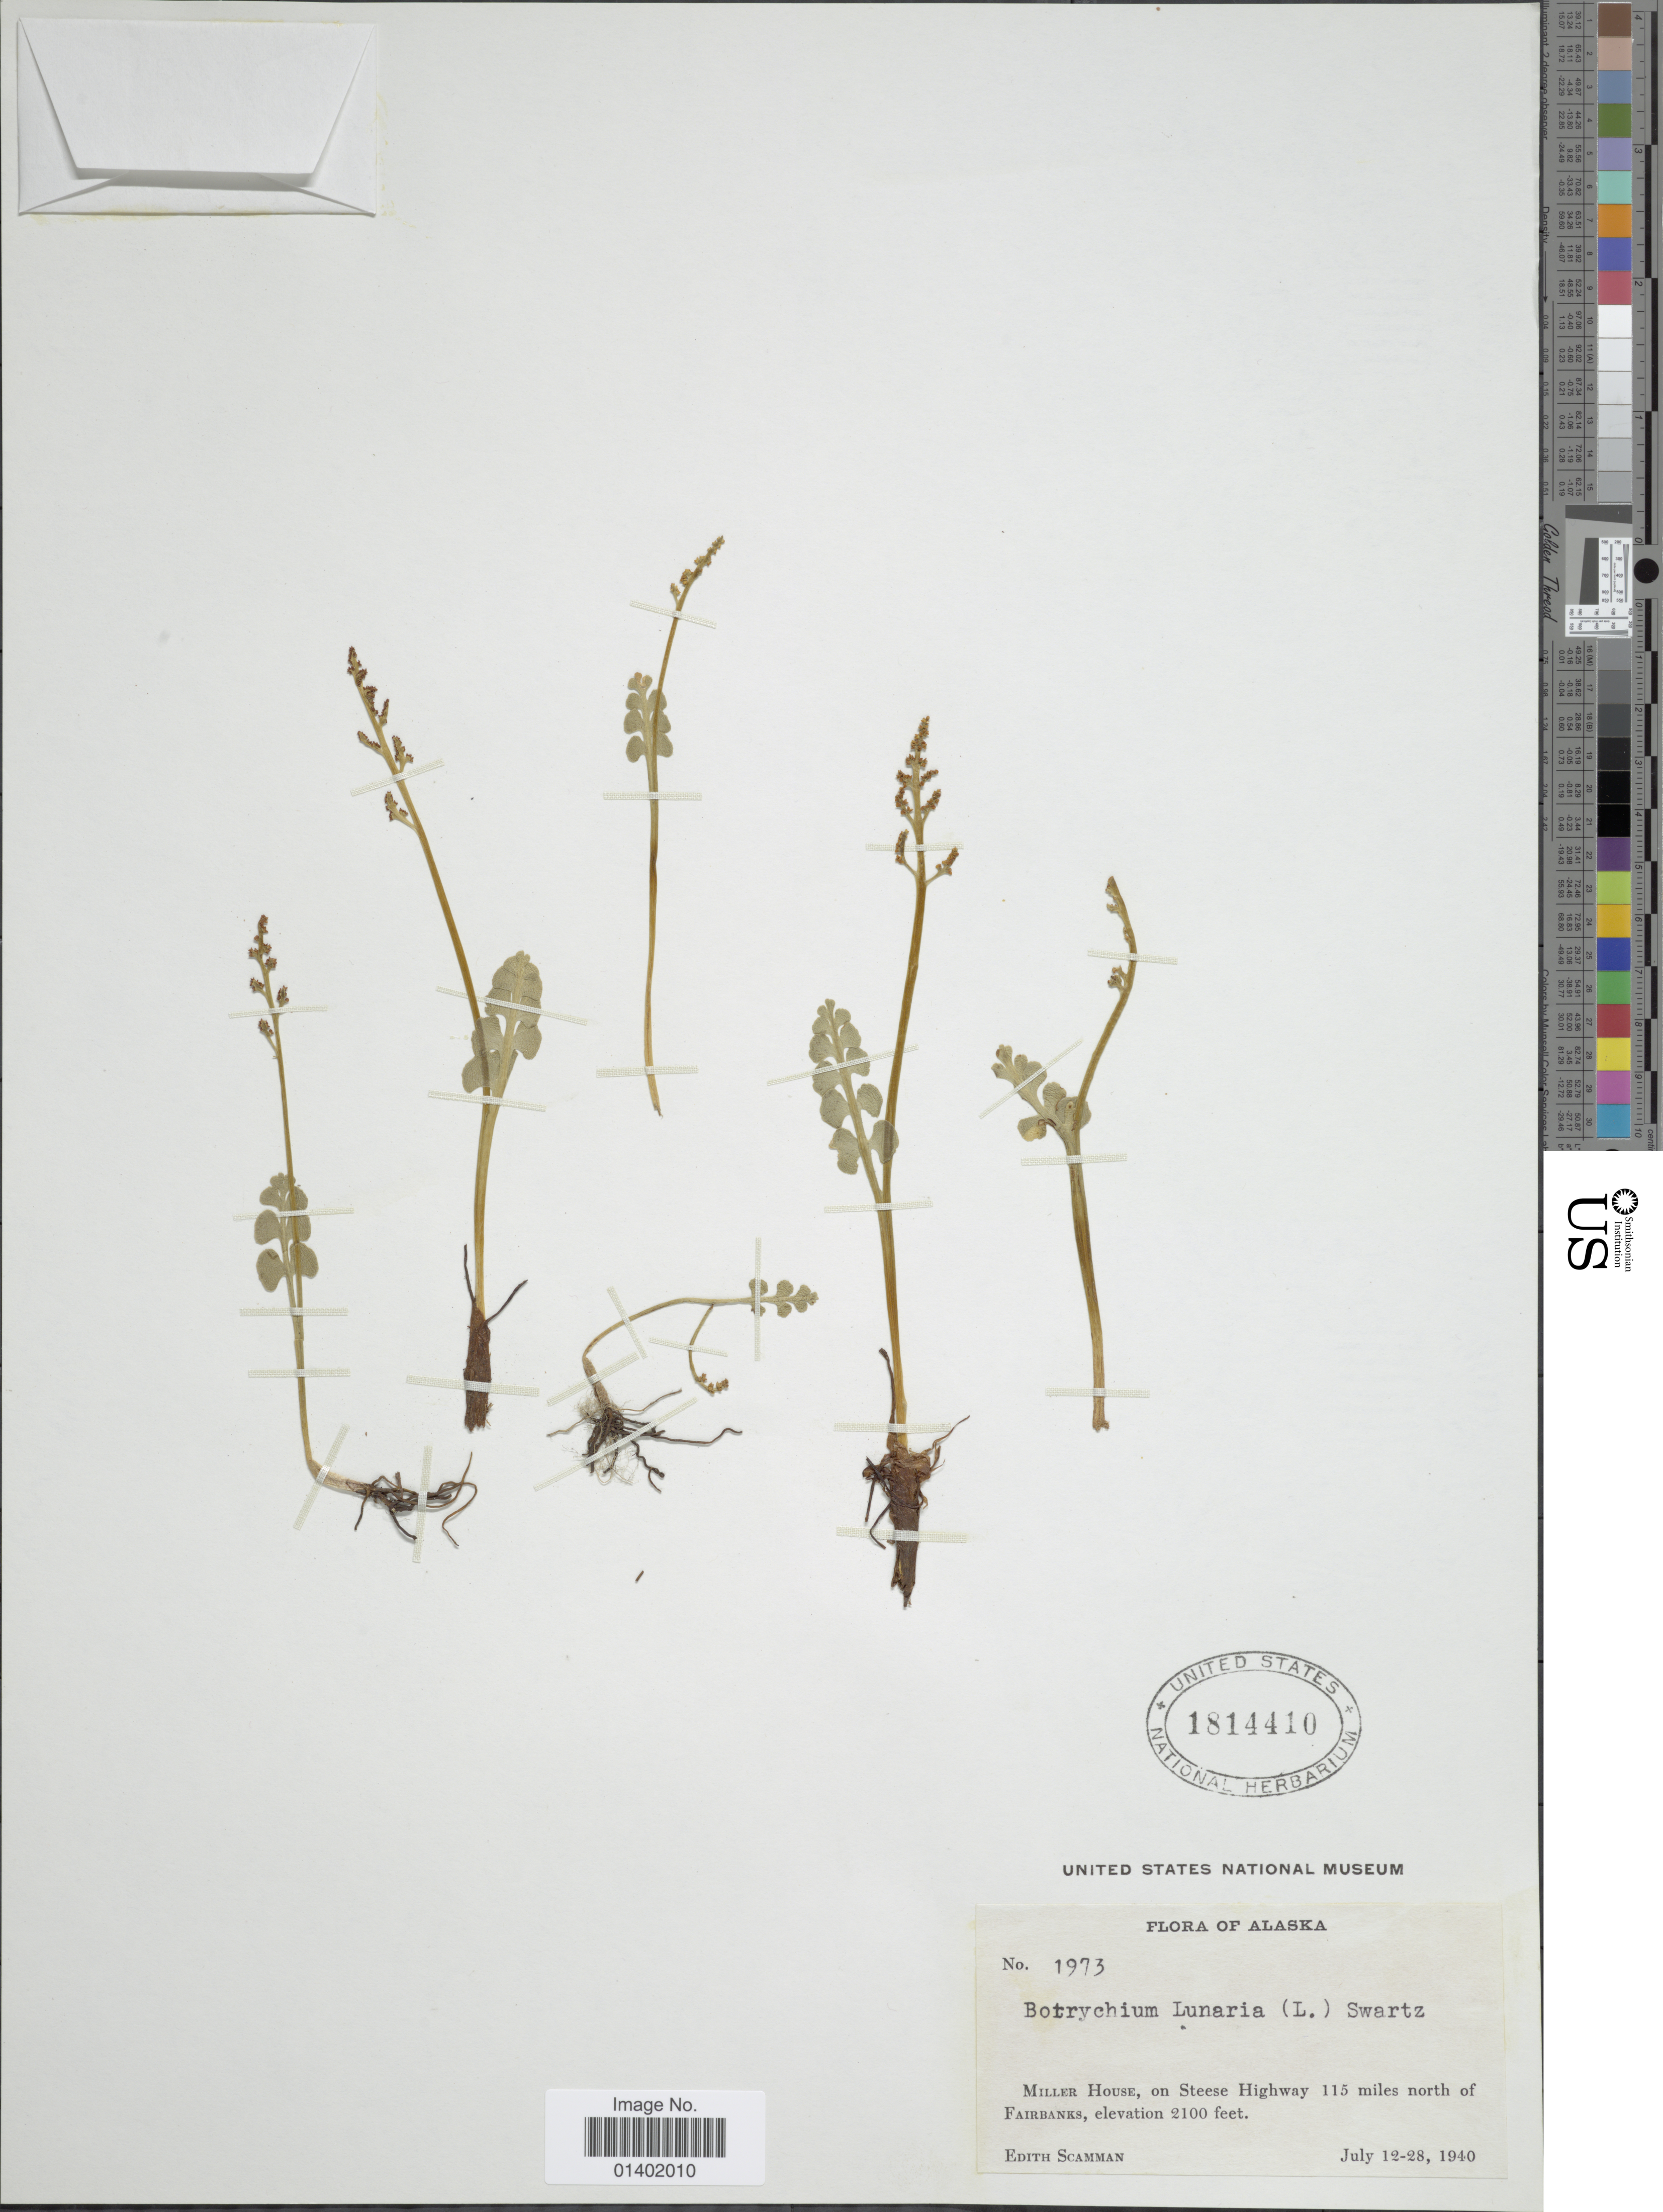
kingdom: Plantae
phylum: Tracheophyta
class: Polypodiopsida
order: Ophioglossales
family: Ophioglossaceae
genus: Botrychium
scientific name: Botrychium lunaria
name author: (L.) Sw.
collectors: E. Scamman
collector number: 1973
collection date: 1940-07-12/1940-07-28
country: United States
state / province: Alaska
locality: Miller House, on Steese Highway 115 miles north of Fairbanks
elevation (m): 640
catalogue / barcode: US 1814410